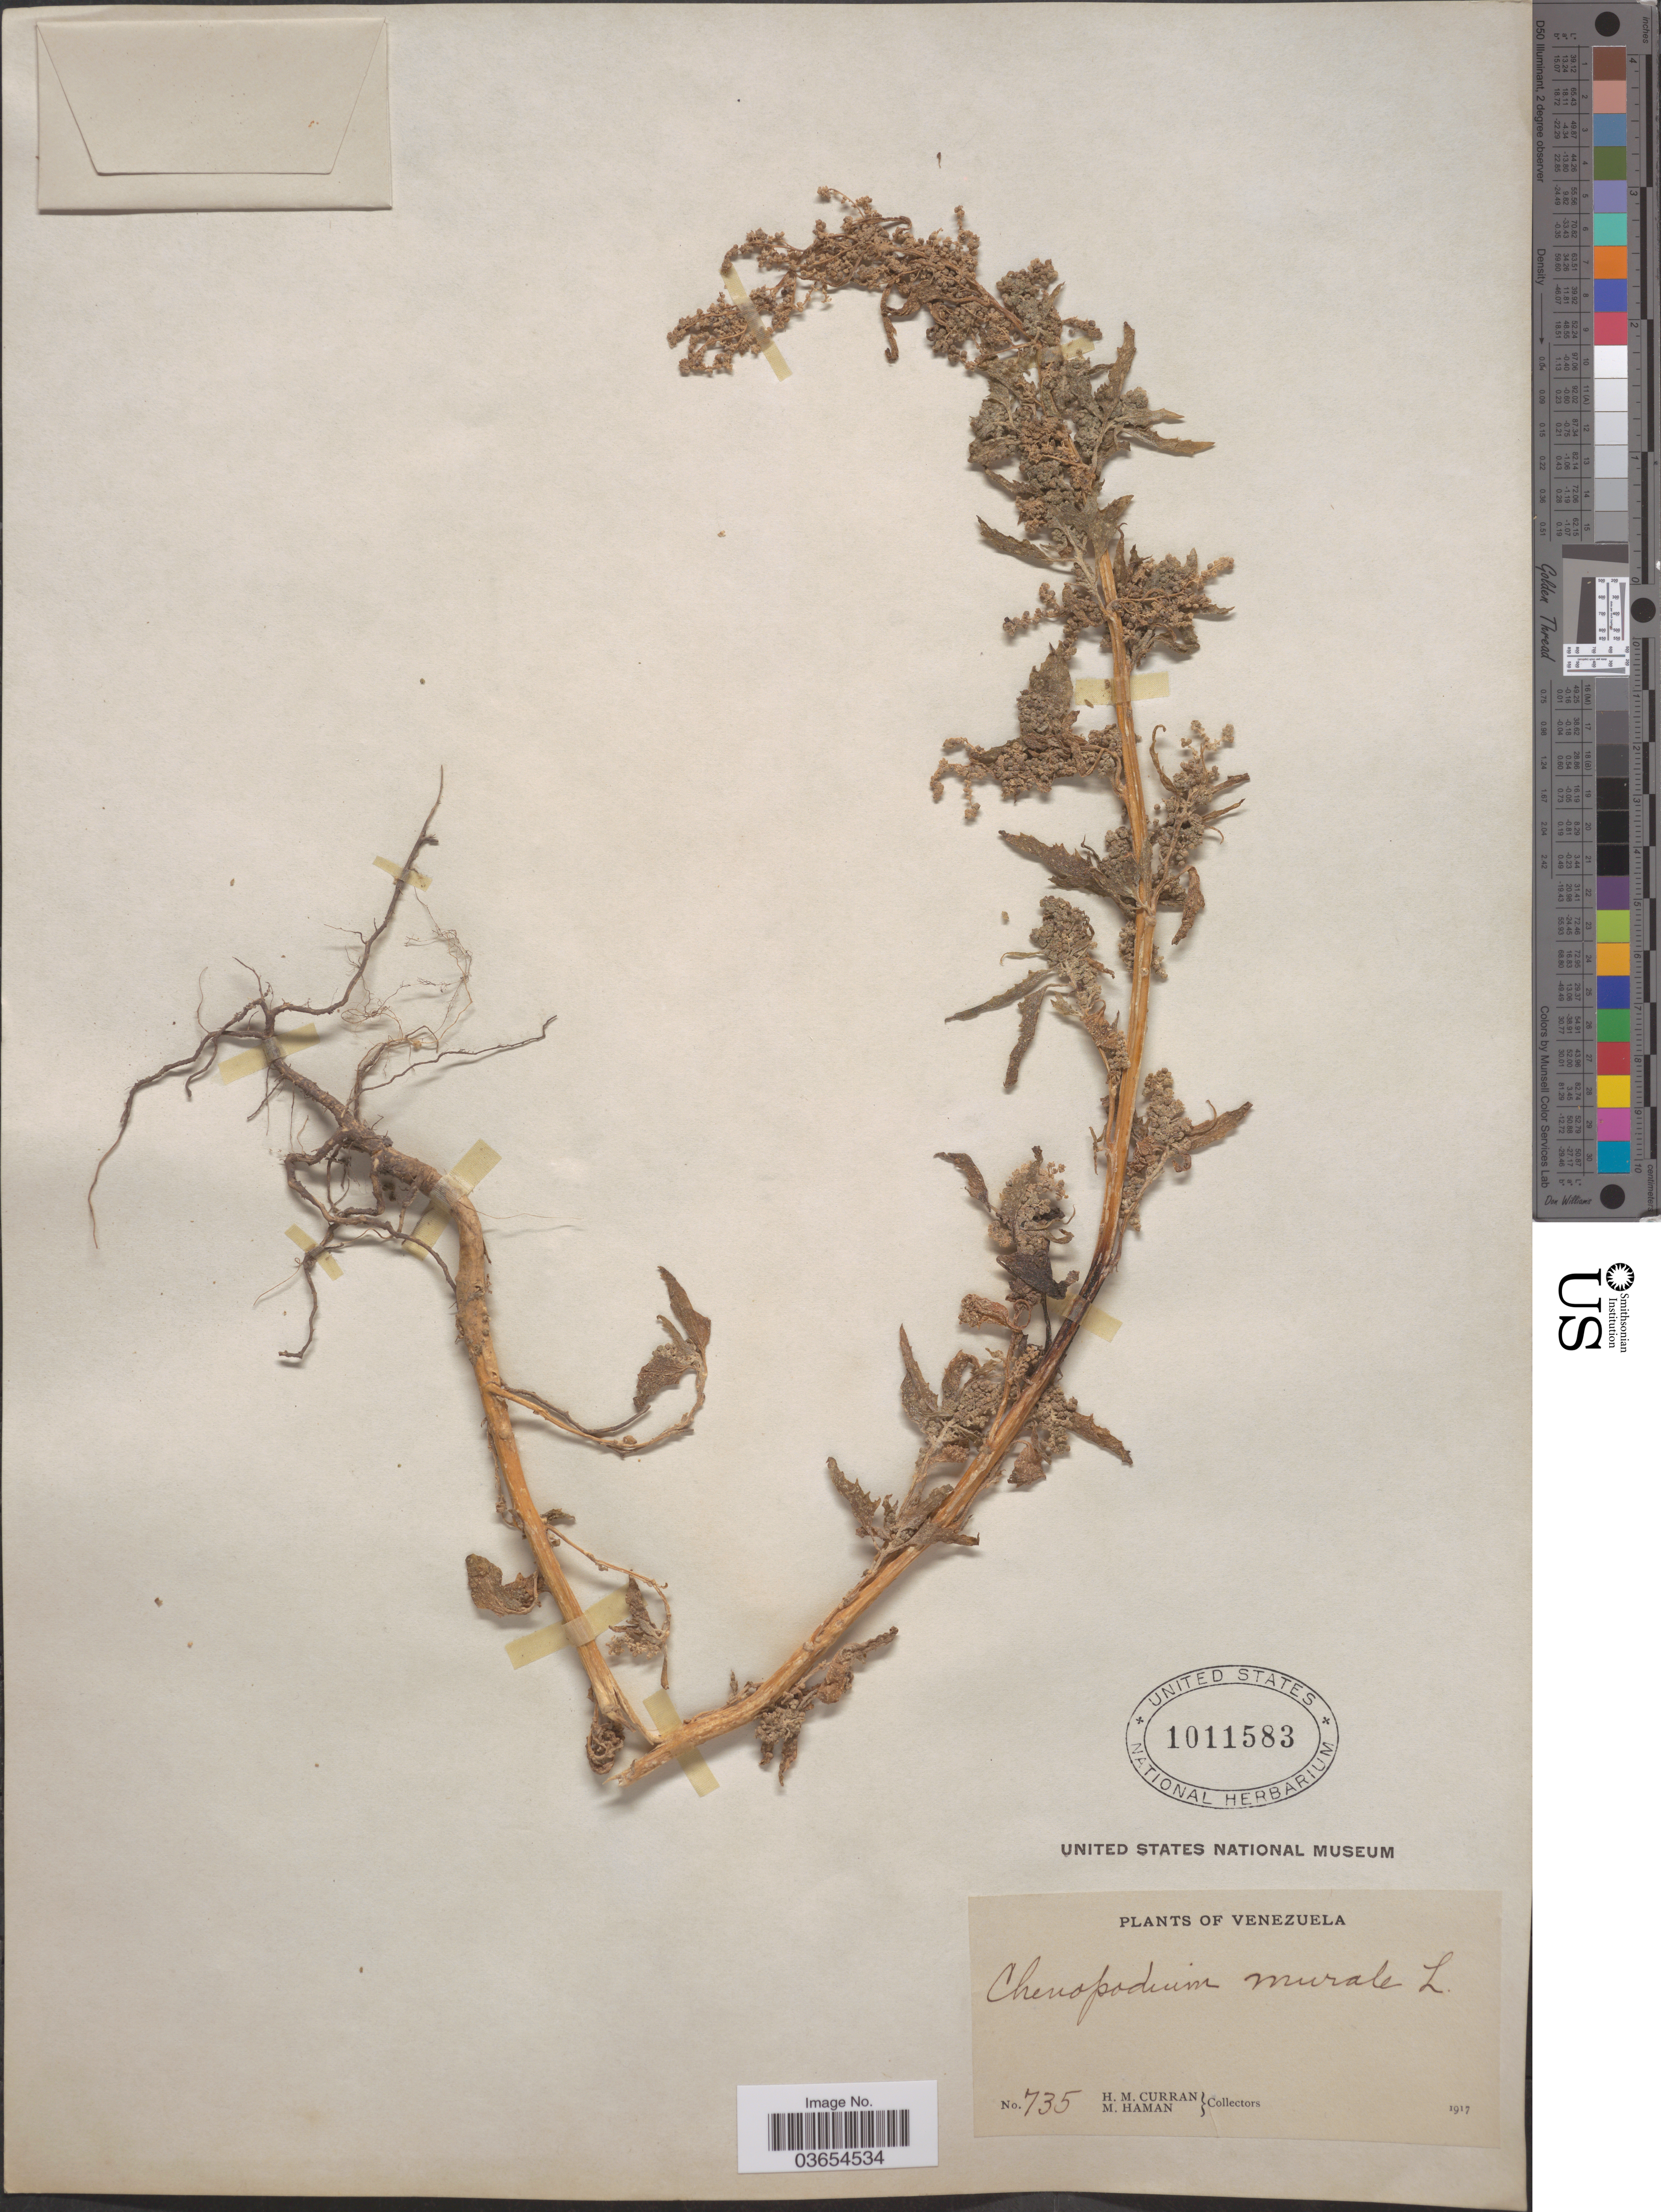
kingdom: Plantae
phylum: Tracheophyta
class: Magnoliopsida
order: Caryophyllales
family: Amaranthaceae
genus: Chenopodium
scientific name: Chenopodium murale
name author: L.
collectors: H. M. Curran & M. Haman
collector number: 735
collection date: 1917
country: Venezuela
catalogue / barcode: US 1011583